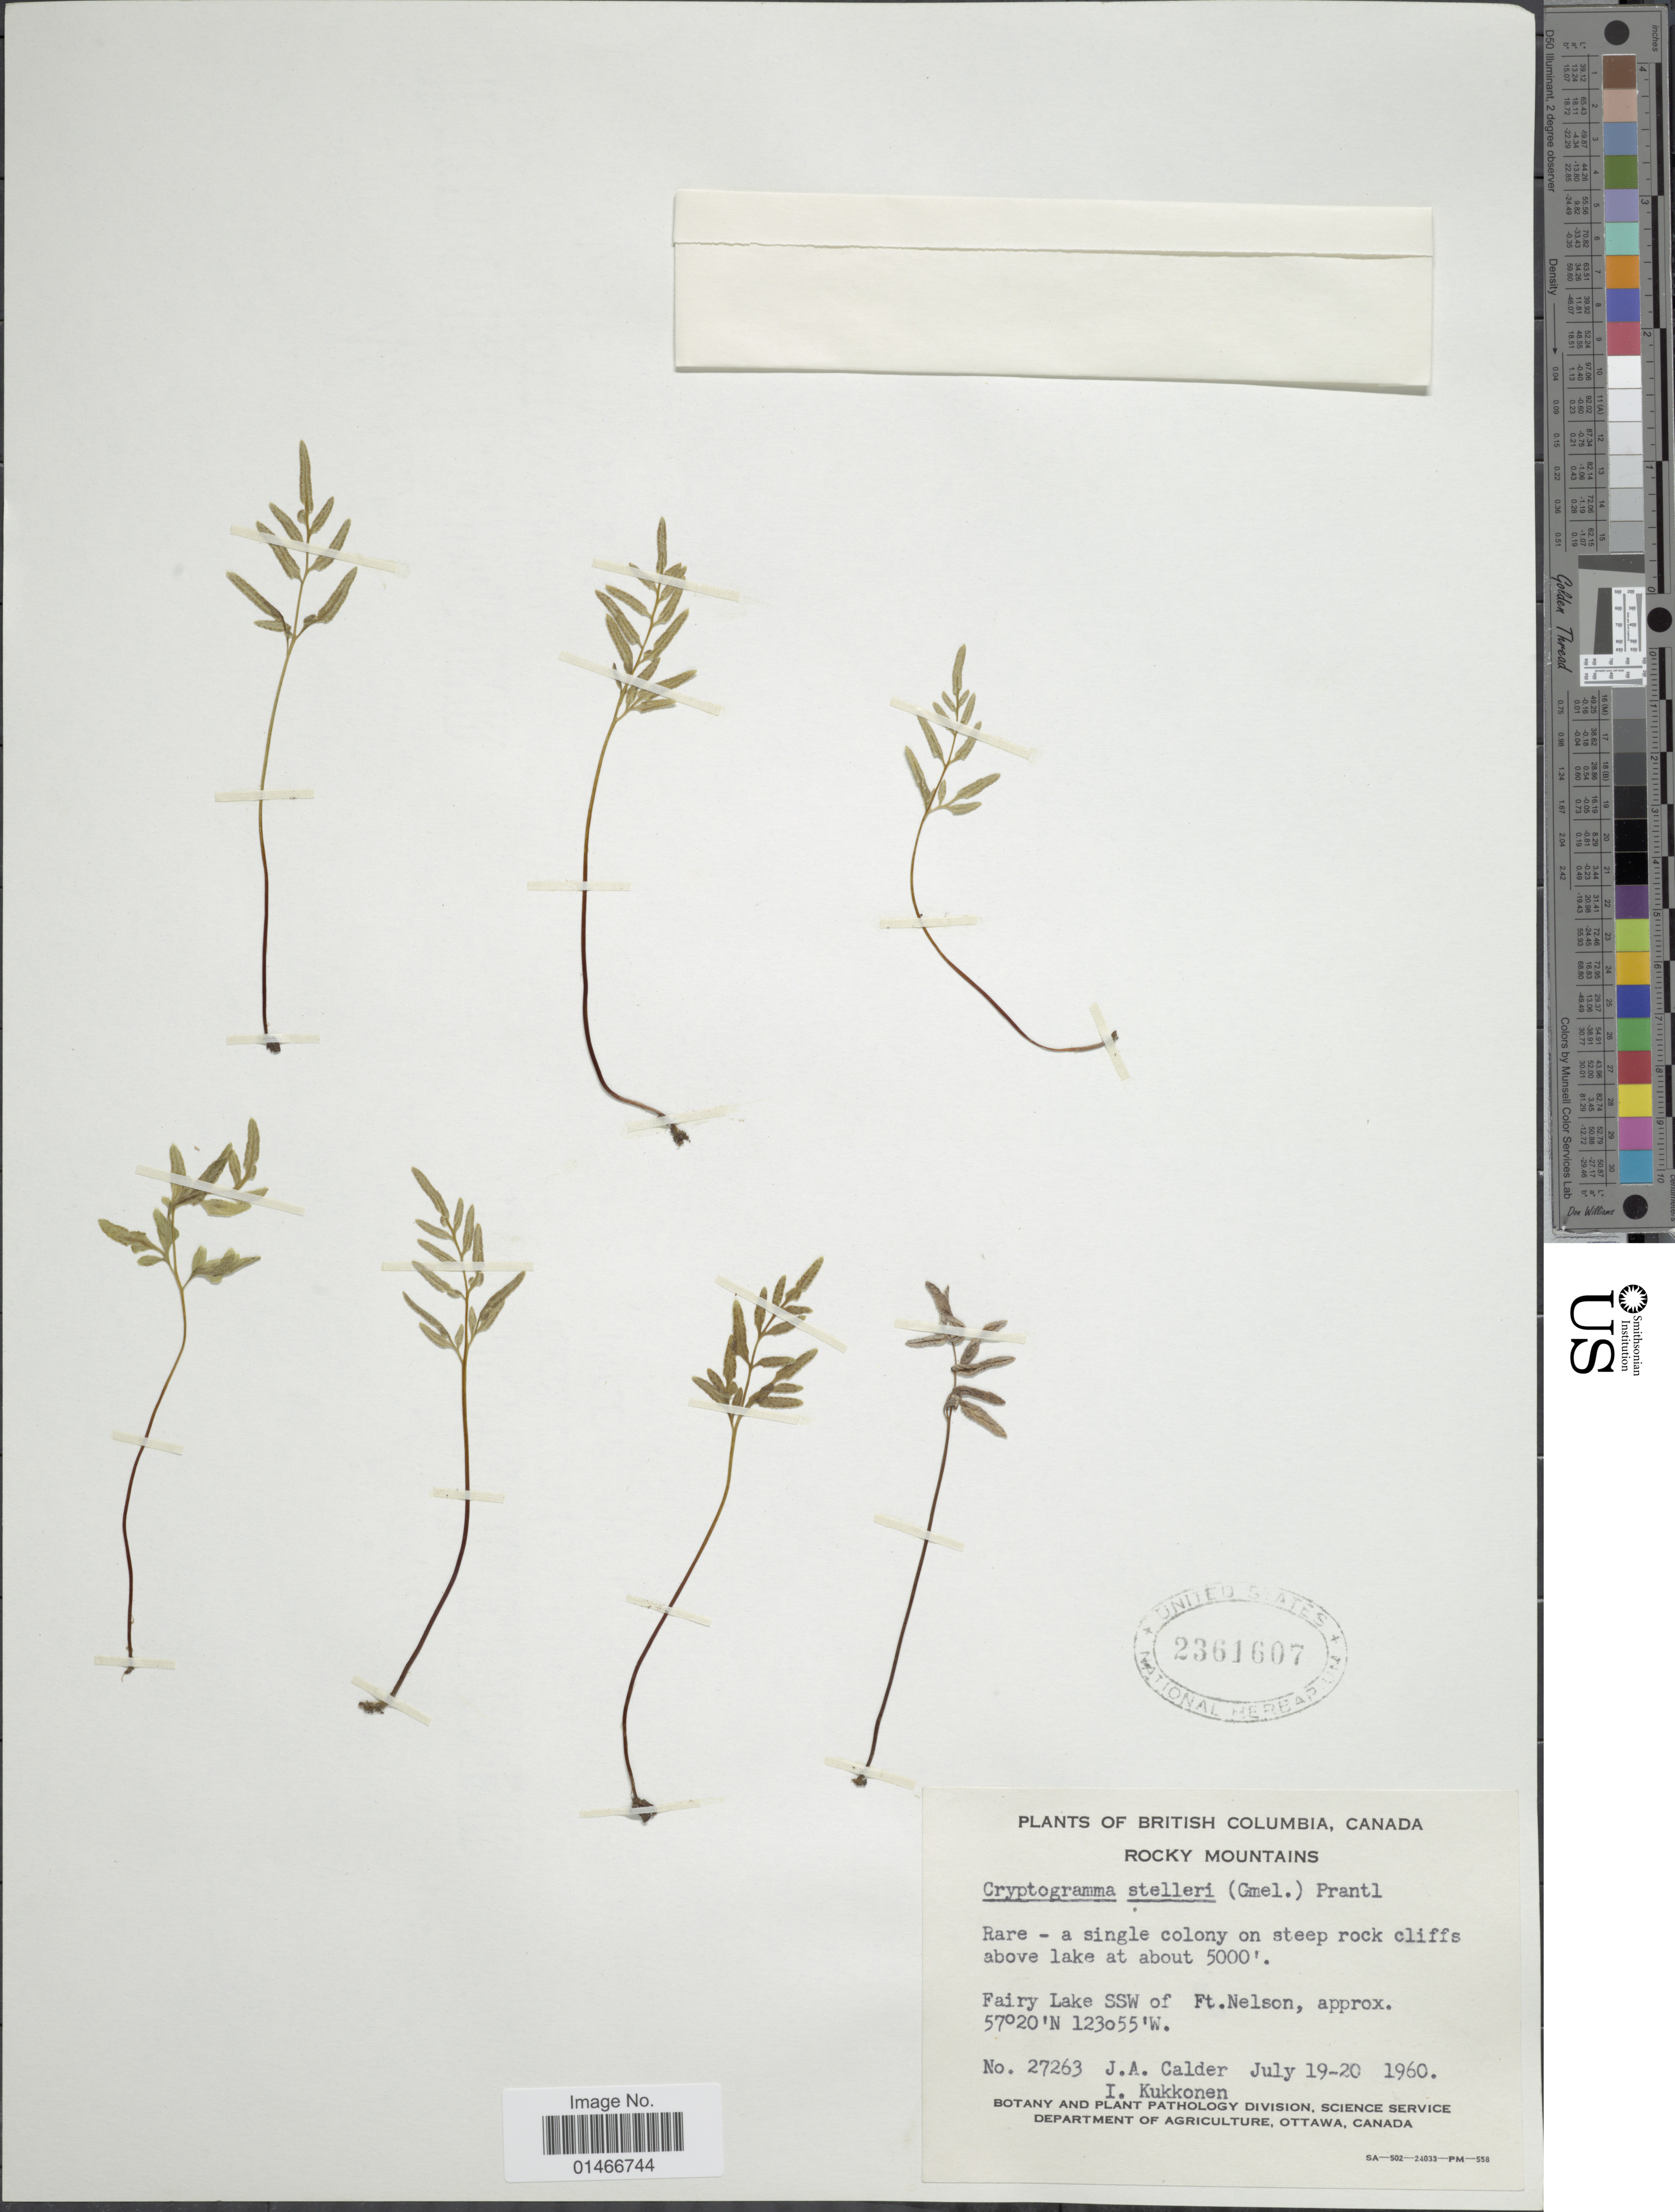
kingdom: Plantae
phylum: Tracheophyta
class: Polypodiopsida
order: Polypodiales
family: Pteridaceae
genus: Cryptogramma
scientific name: Cryptogramma stelleri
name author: (S.G. Gmel.) Prantl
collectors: J. A. Calder & I. Kukkonen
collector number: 27263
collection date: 1960-07-19/1960-07-20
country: Canada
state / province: British Columbia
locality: Fairy Lake SSW of Ft. Nelson.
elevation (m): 1524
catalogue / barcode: US 2361607